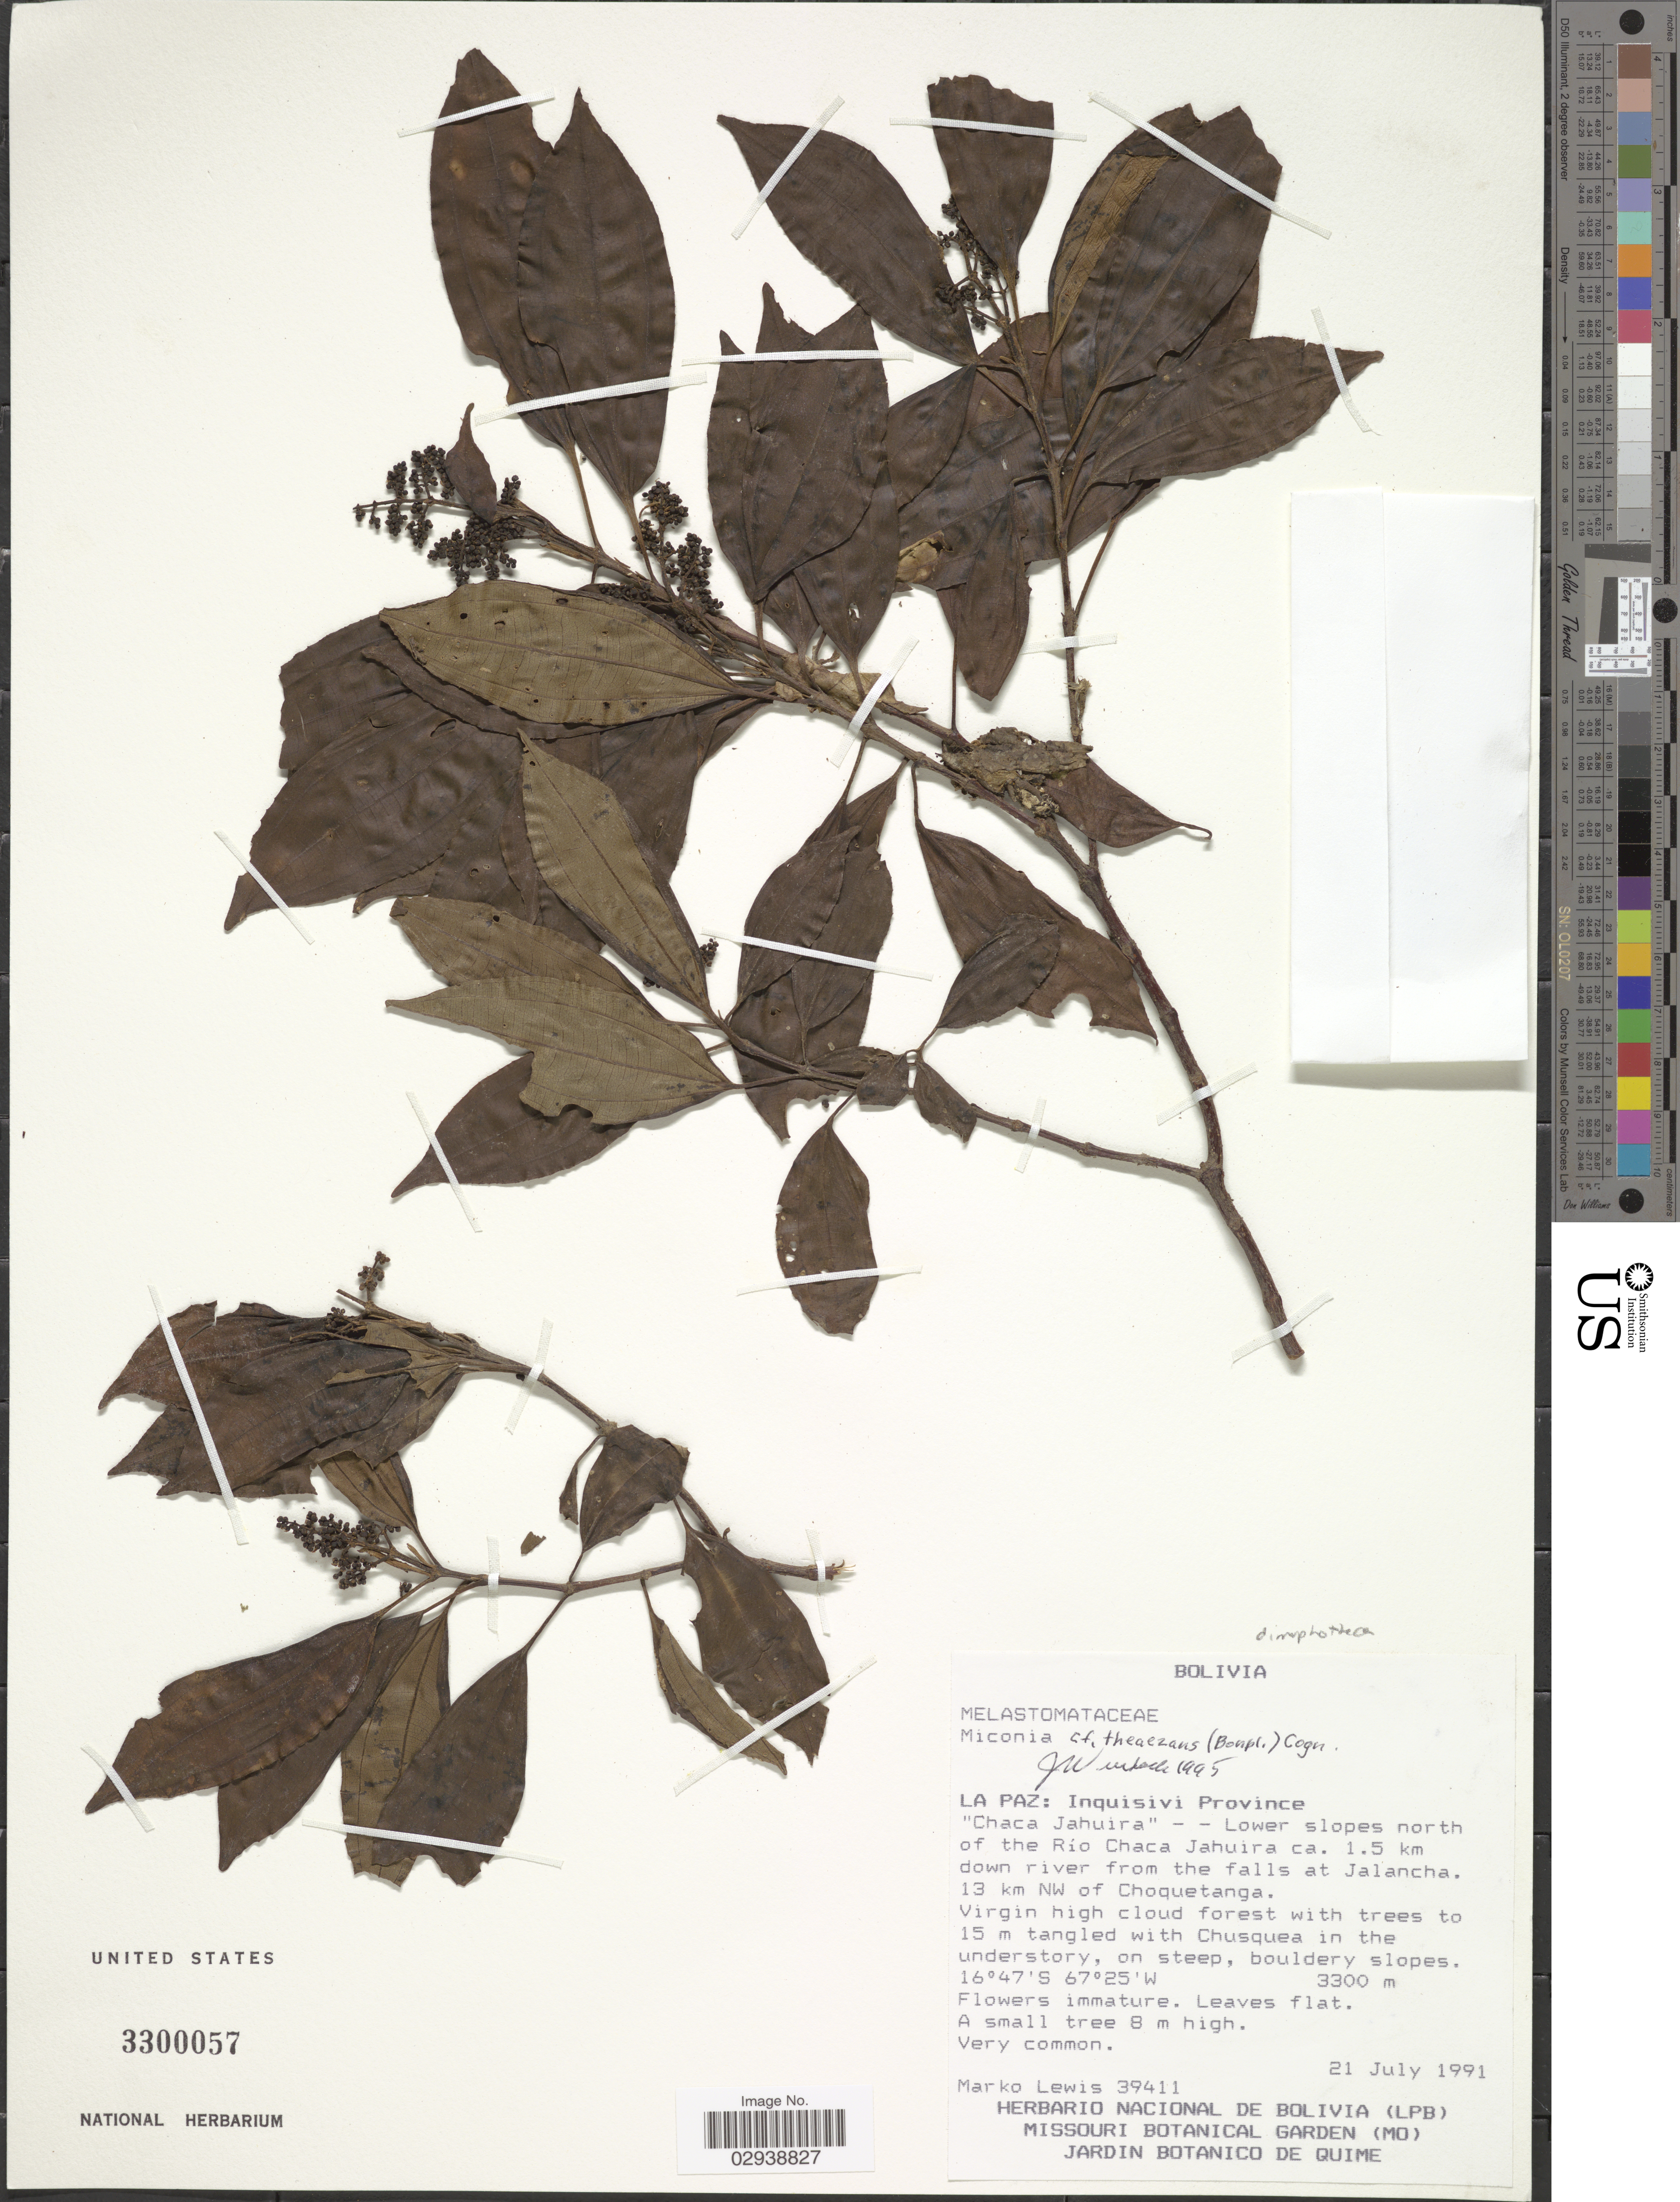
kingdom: Plantae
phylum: Tracheophyta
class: Magnoliopsida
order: Myrtales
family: Melastomataceae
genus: Miconia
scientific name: Miconia dimorphotheca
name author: Jan.M. Burke & Michelang.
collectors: M. Lewis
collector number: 39411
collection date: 1991-07-21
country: Bolivia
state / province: La Paz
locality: Inquisivi Province, "Chaca Jahuira" - - Lower slopes north of the Rio Chaca Jahuira ca. 1.5 km down river from the falls at Jalancha. 13 km NW of Choquetanga.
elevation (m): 3300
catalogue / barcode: US 3300057